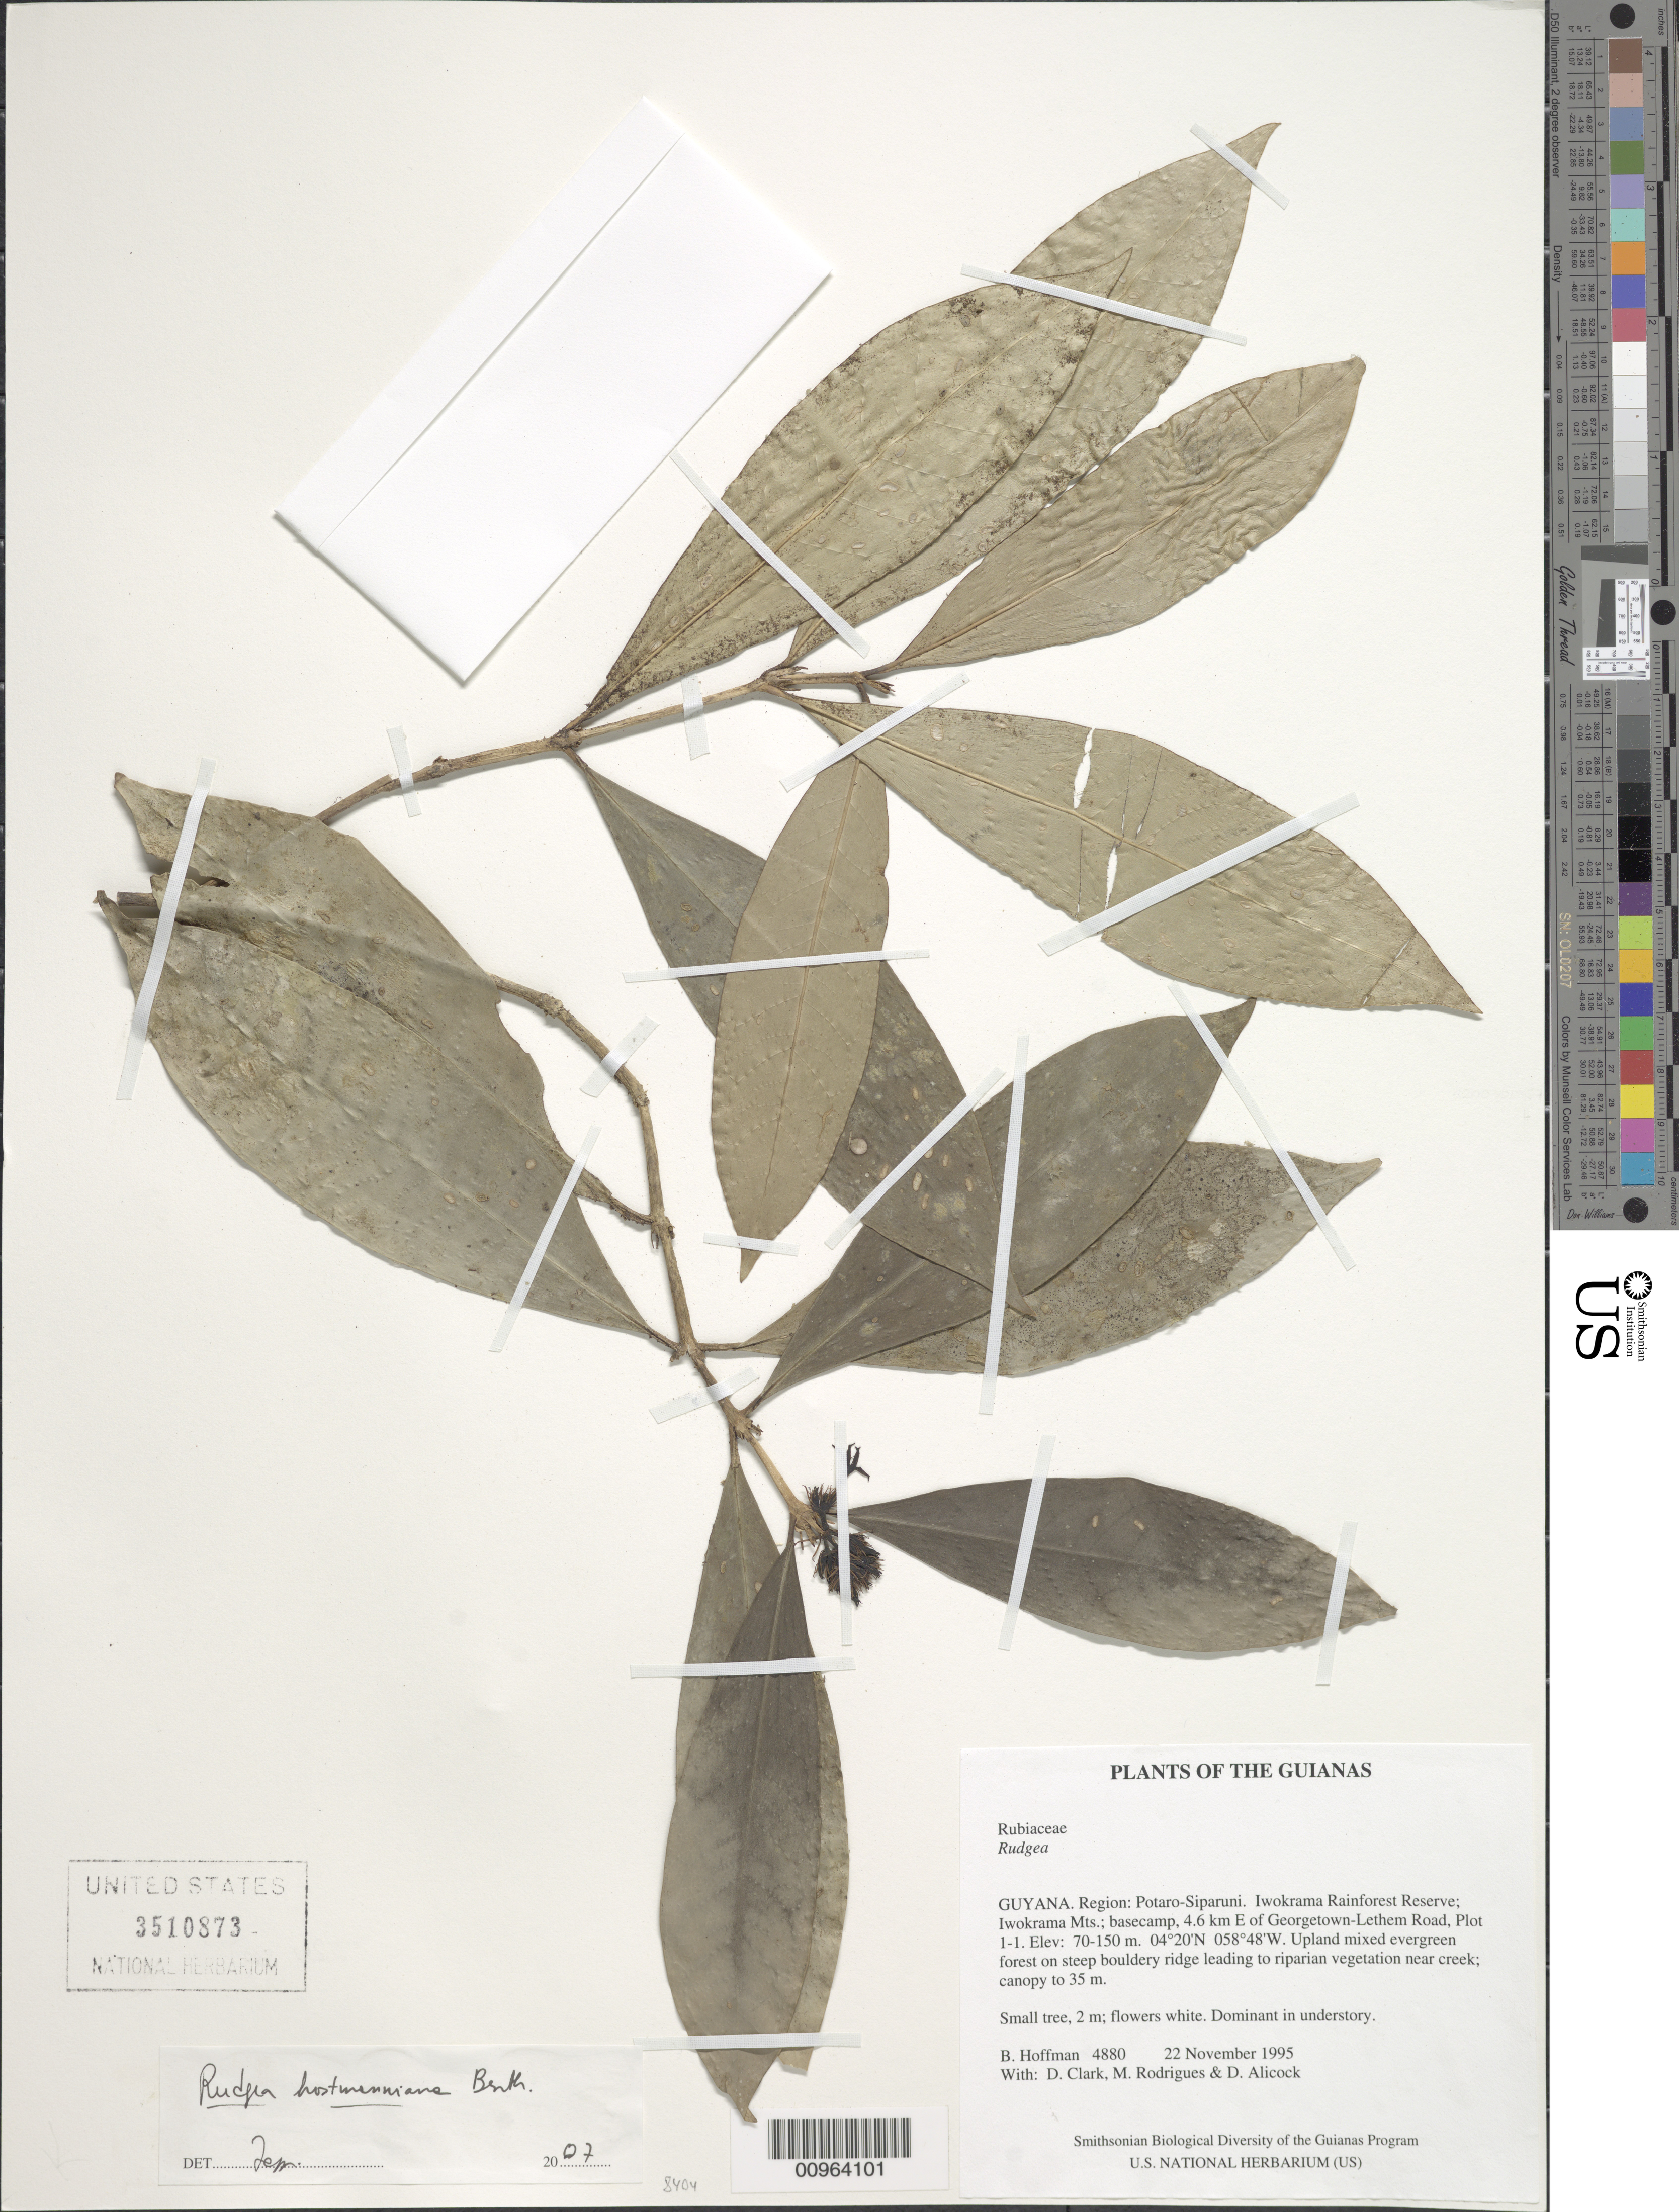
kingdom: Plantae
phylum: Tracheophyta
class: Magnoliopsida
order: Gentianales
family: Rubiaceae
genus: Rudgea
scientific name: Rudgea hostmanniana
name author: Benth.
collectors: B. Hoffman, H. D. Clarke, M. Rodrigues & D. Allicock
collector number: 4880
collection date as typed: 22 November 1995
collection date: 1995-11-22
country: Guyana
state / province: Potaro-Siparuni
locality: Iwokrama Rainforest Reserve; Iwokrama Mts.; basecamp at end of 4.6 km cut line E of Georgetown-Lethem Road, Iwokrama Plot 1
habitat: Upland mixed evergreen forest on steep bouldery ridge leading to riparian vegetation near creek; canopy to 35 m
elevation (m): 70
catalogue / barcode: US 3510873